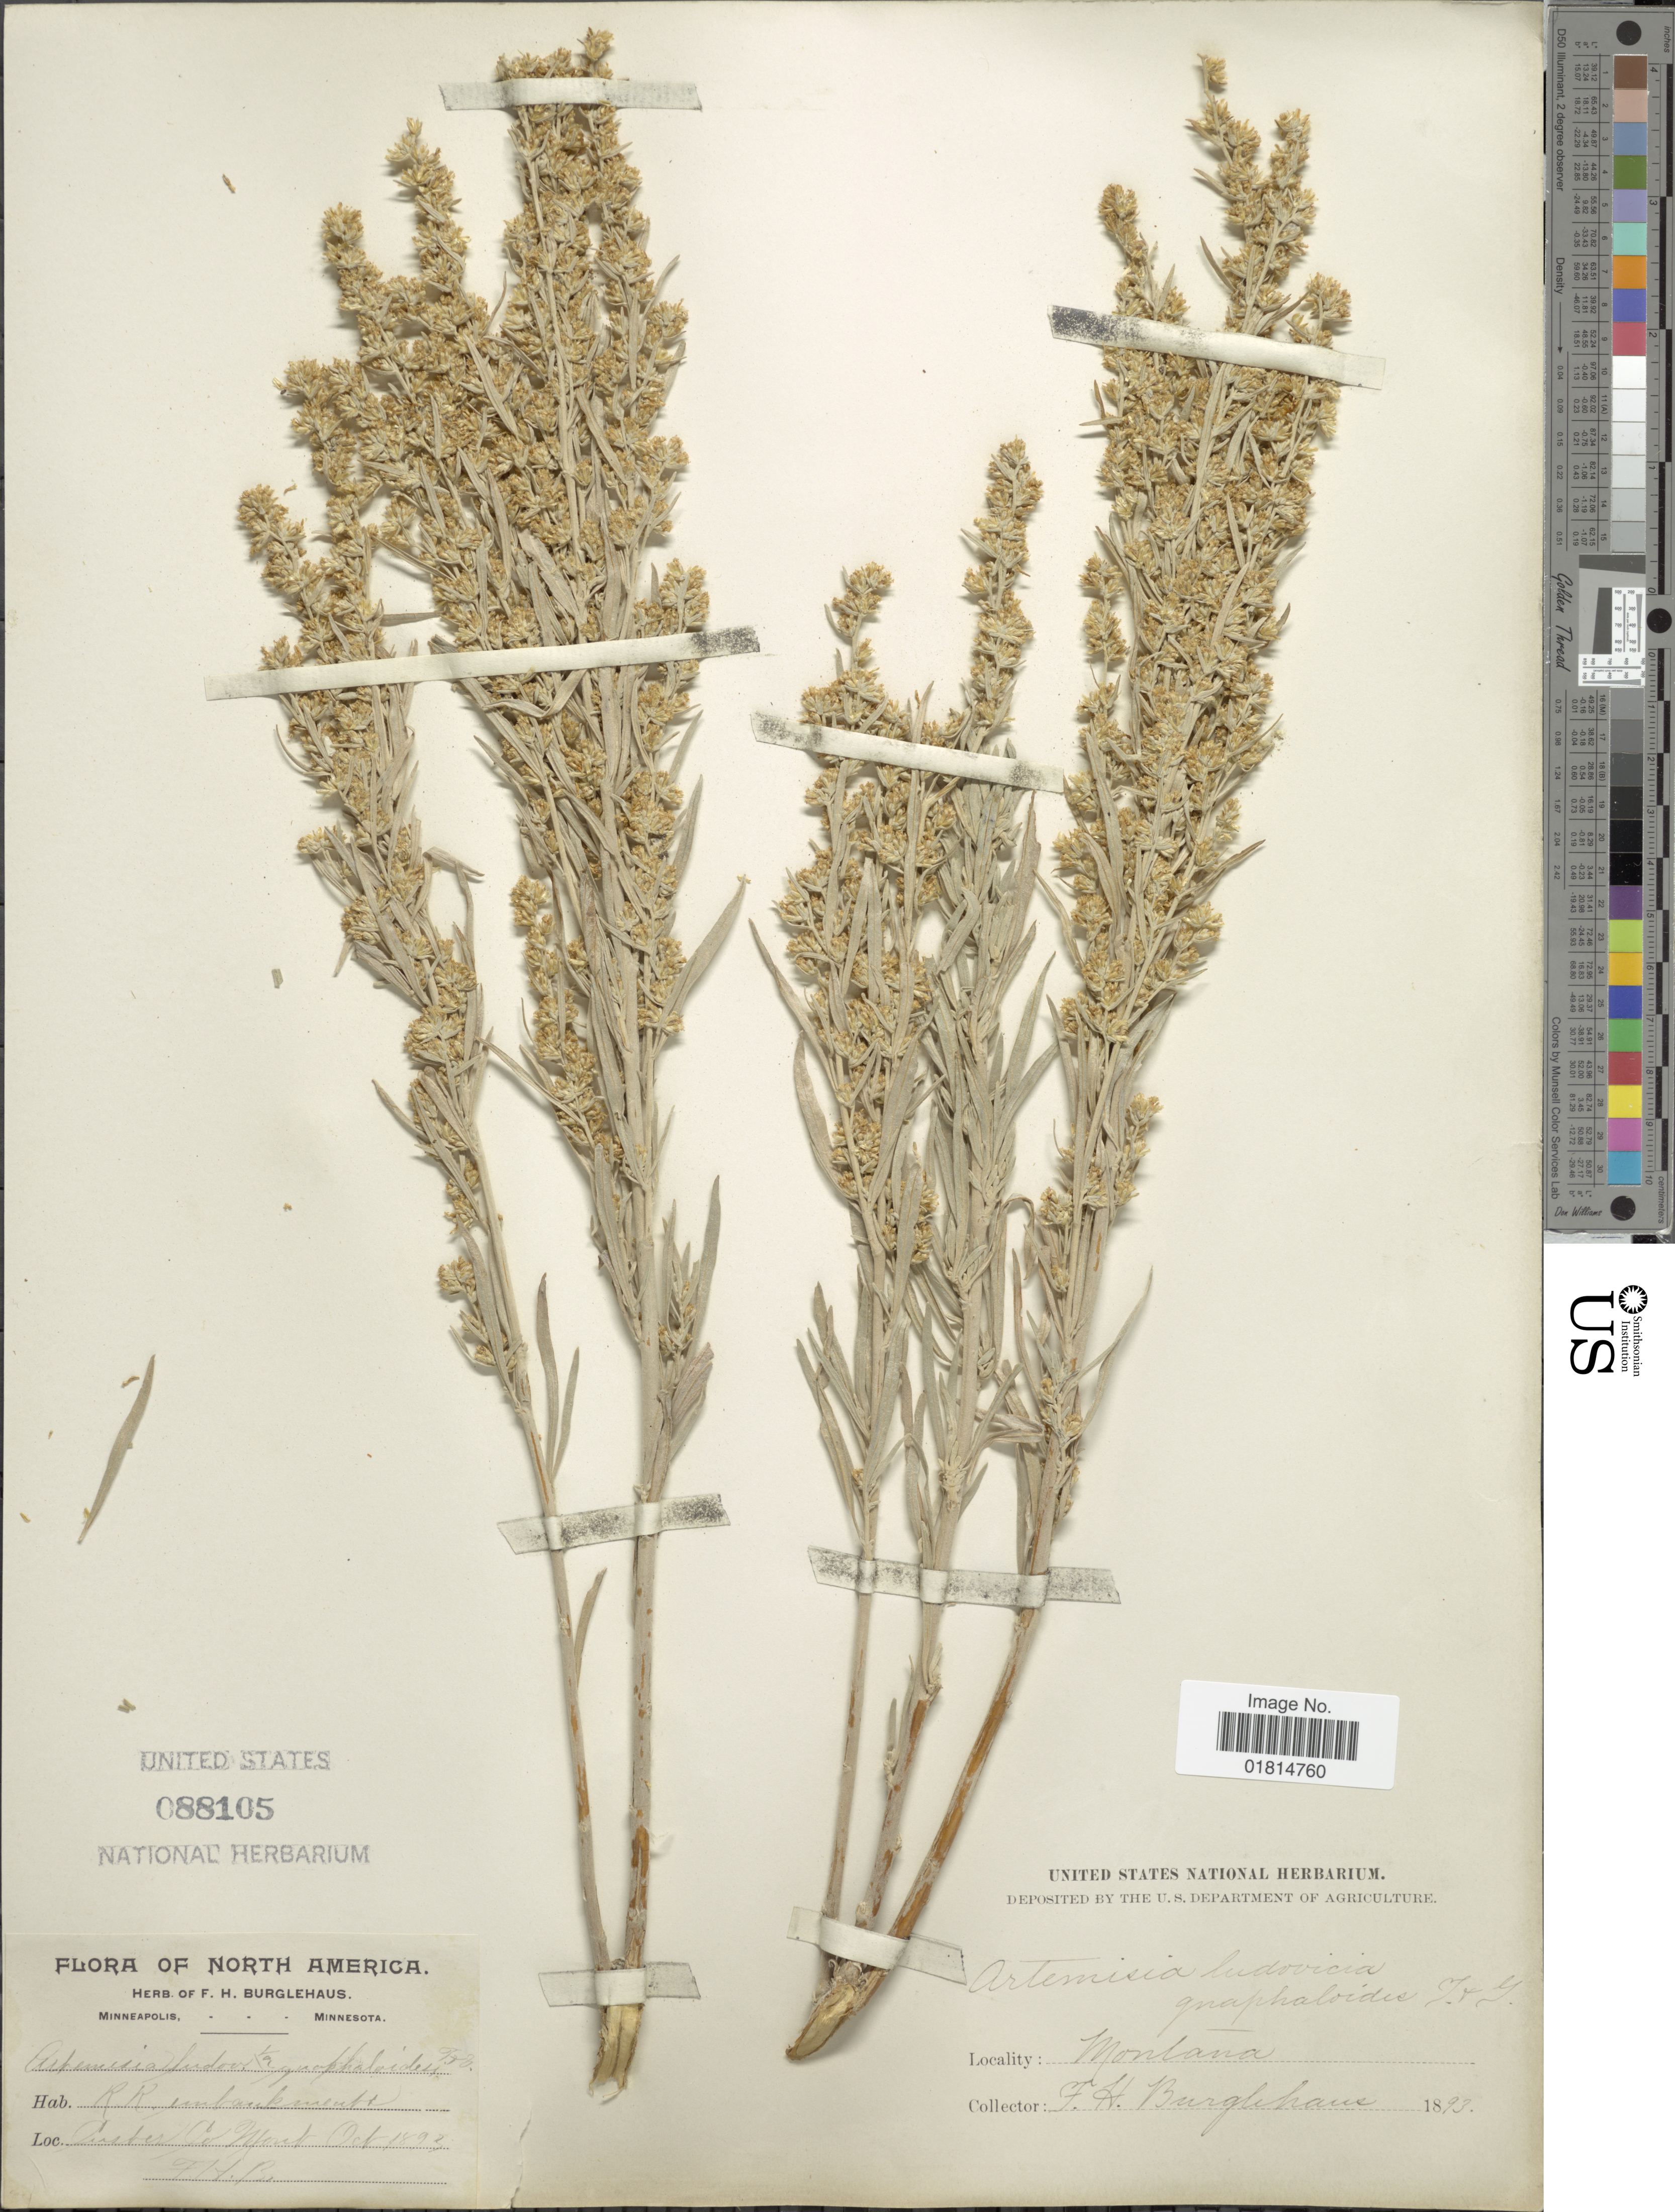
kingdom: Plantae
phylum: Tracheophyta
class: Magnoliopsida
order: Asterales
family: Asteraceae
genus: Artemisia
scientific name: Artemisia cana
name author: Pursh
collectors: F. Burglehaus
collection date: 1893-10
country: United States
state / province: Montana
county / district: Custer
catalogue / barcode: US 88105